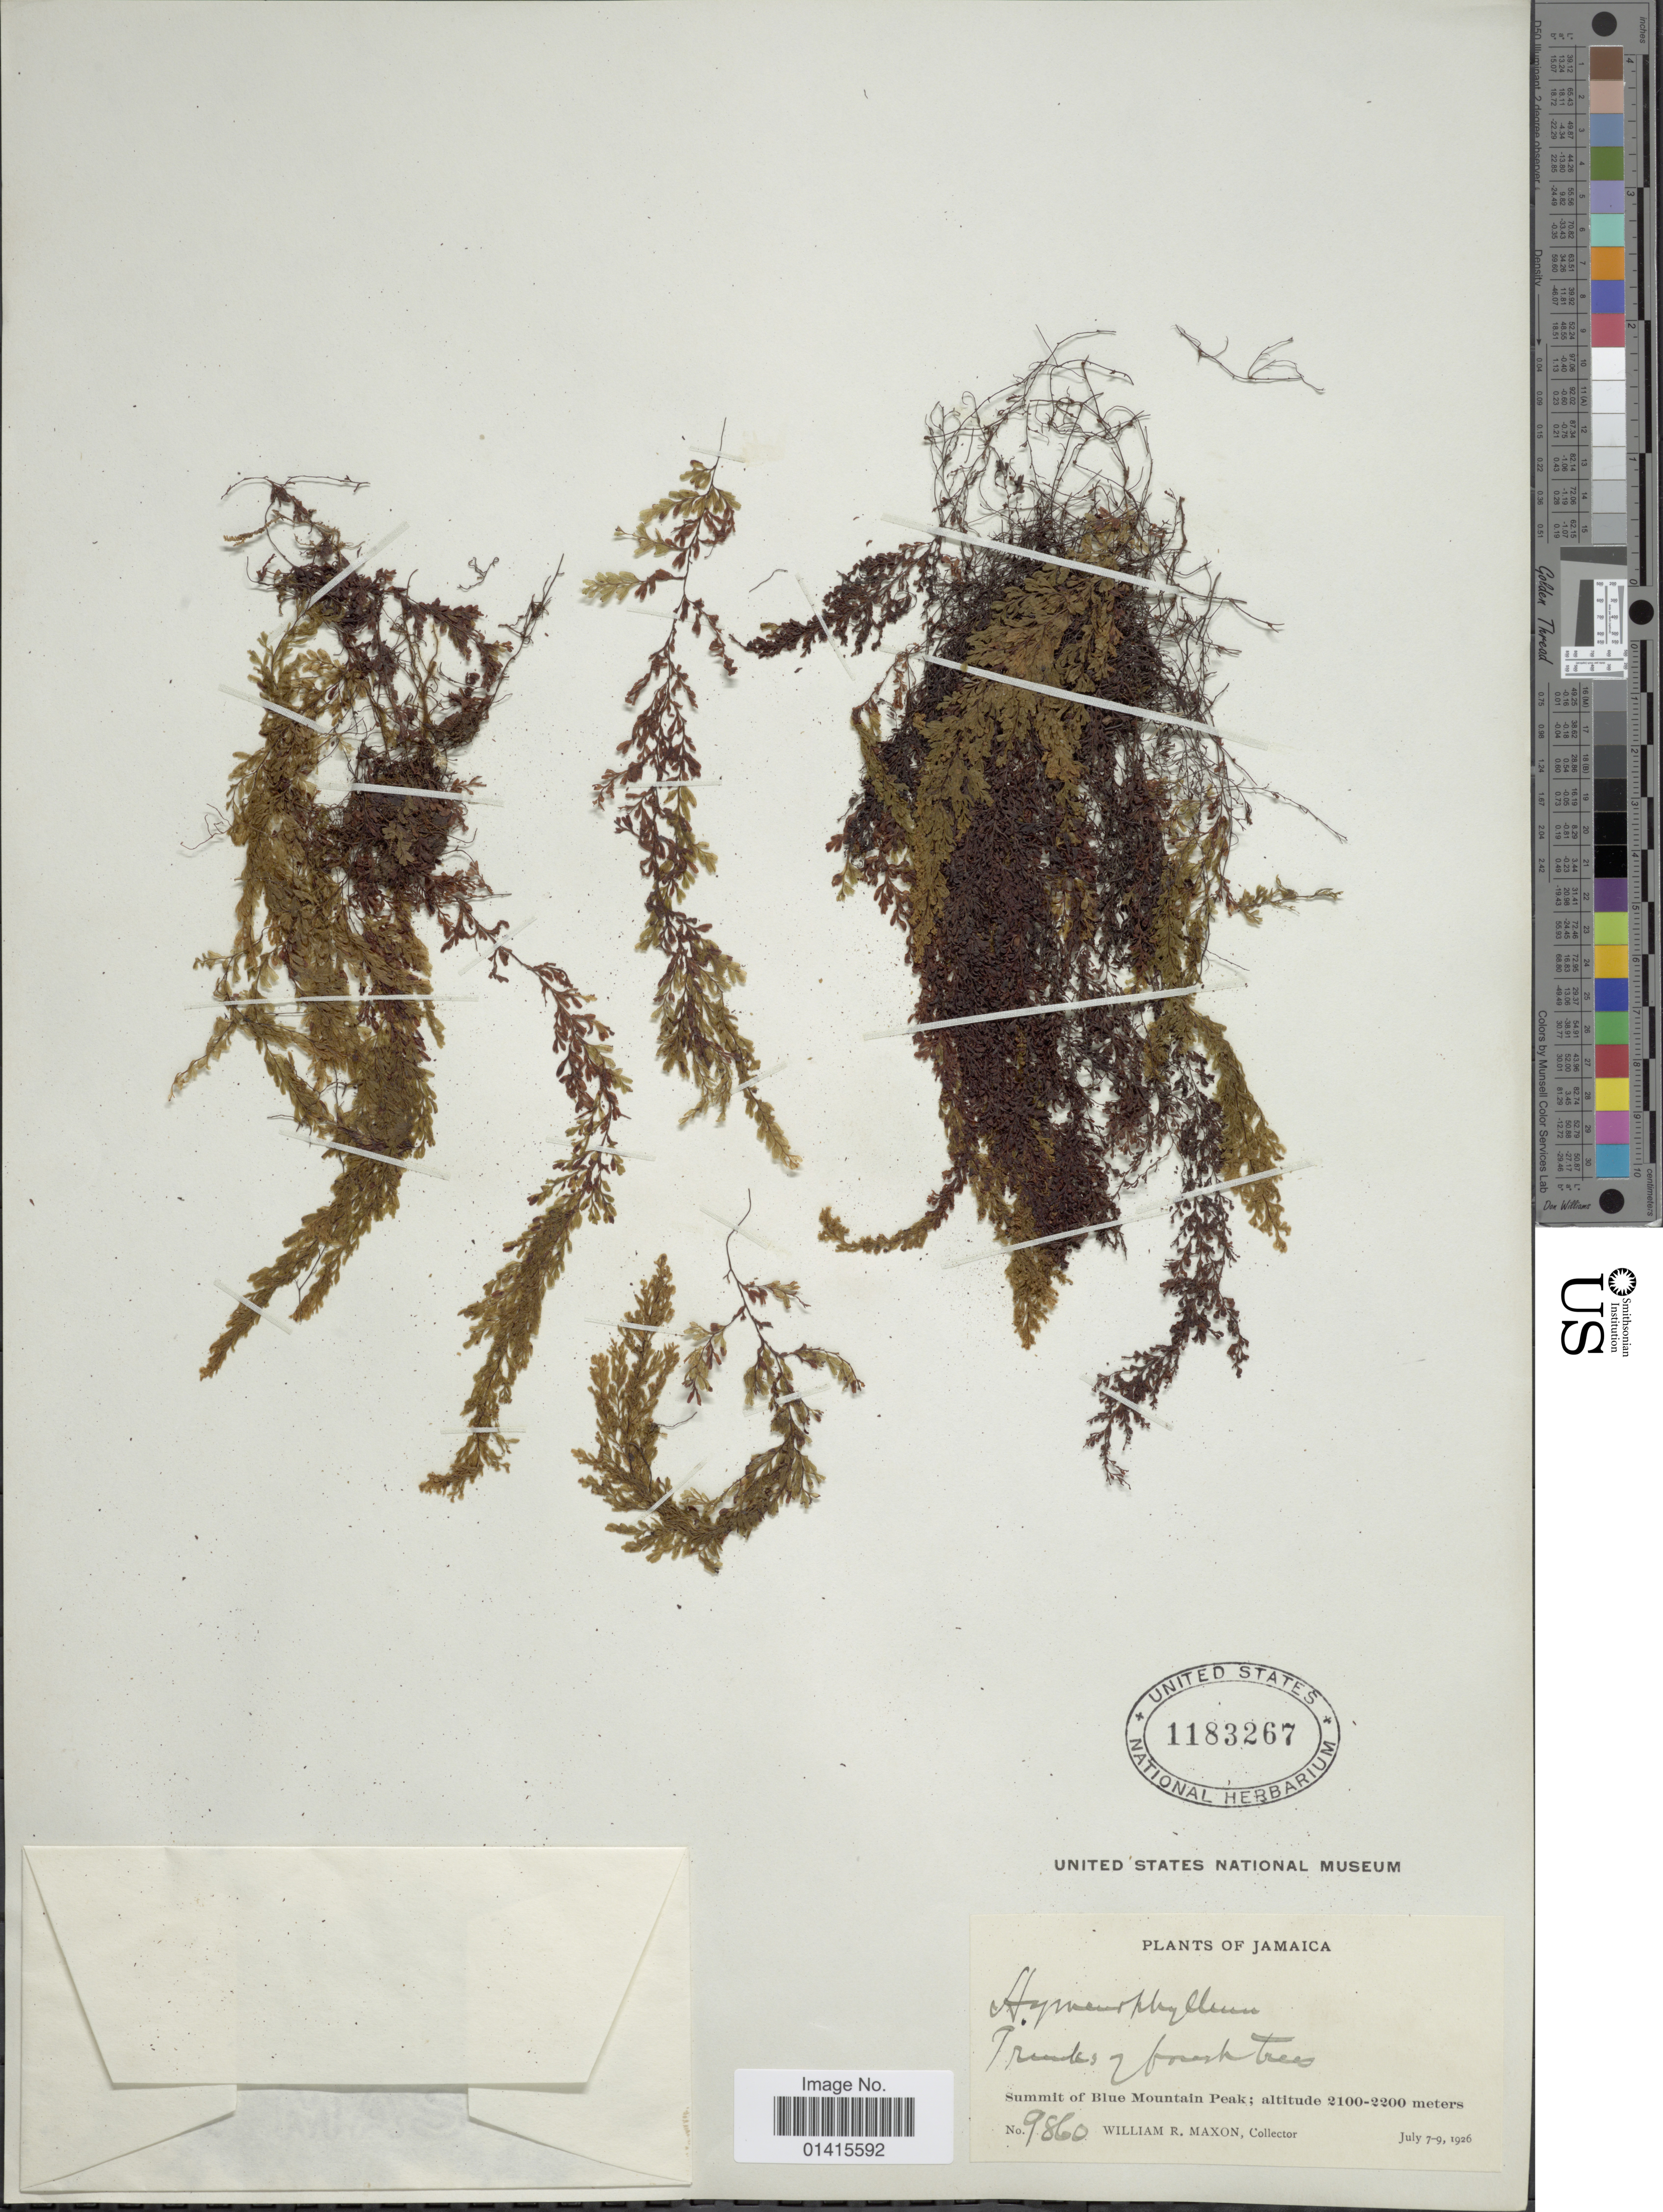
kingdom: Plantae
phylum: Tracheophyta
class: Polypodiopsida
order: Hymenophyllales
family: Hymenophyllaceae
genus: Hymenophyllum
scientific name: Hymenophyllum undulatum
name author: (Sw.) Sw.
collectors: W. R. Maxon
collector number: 9860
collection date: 1926-07-07/1926-07-09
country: Jamaica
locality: Summit of Blue Mountain Peak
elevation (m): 2100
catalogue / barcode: US 1183267